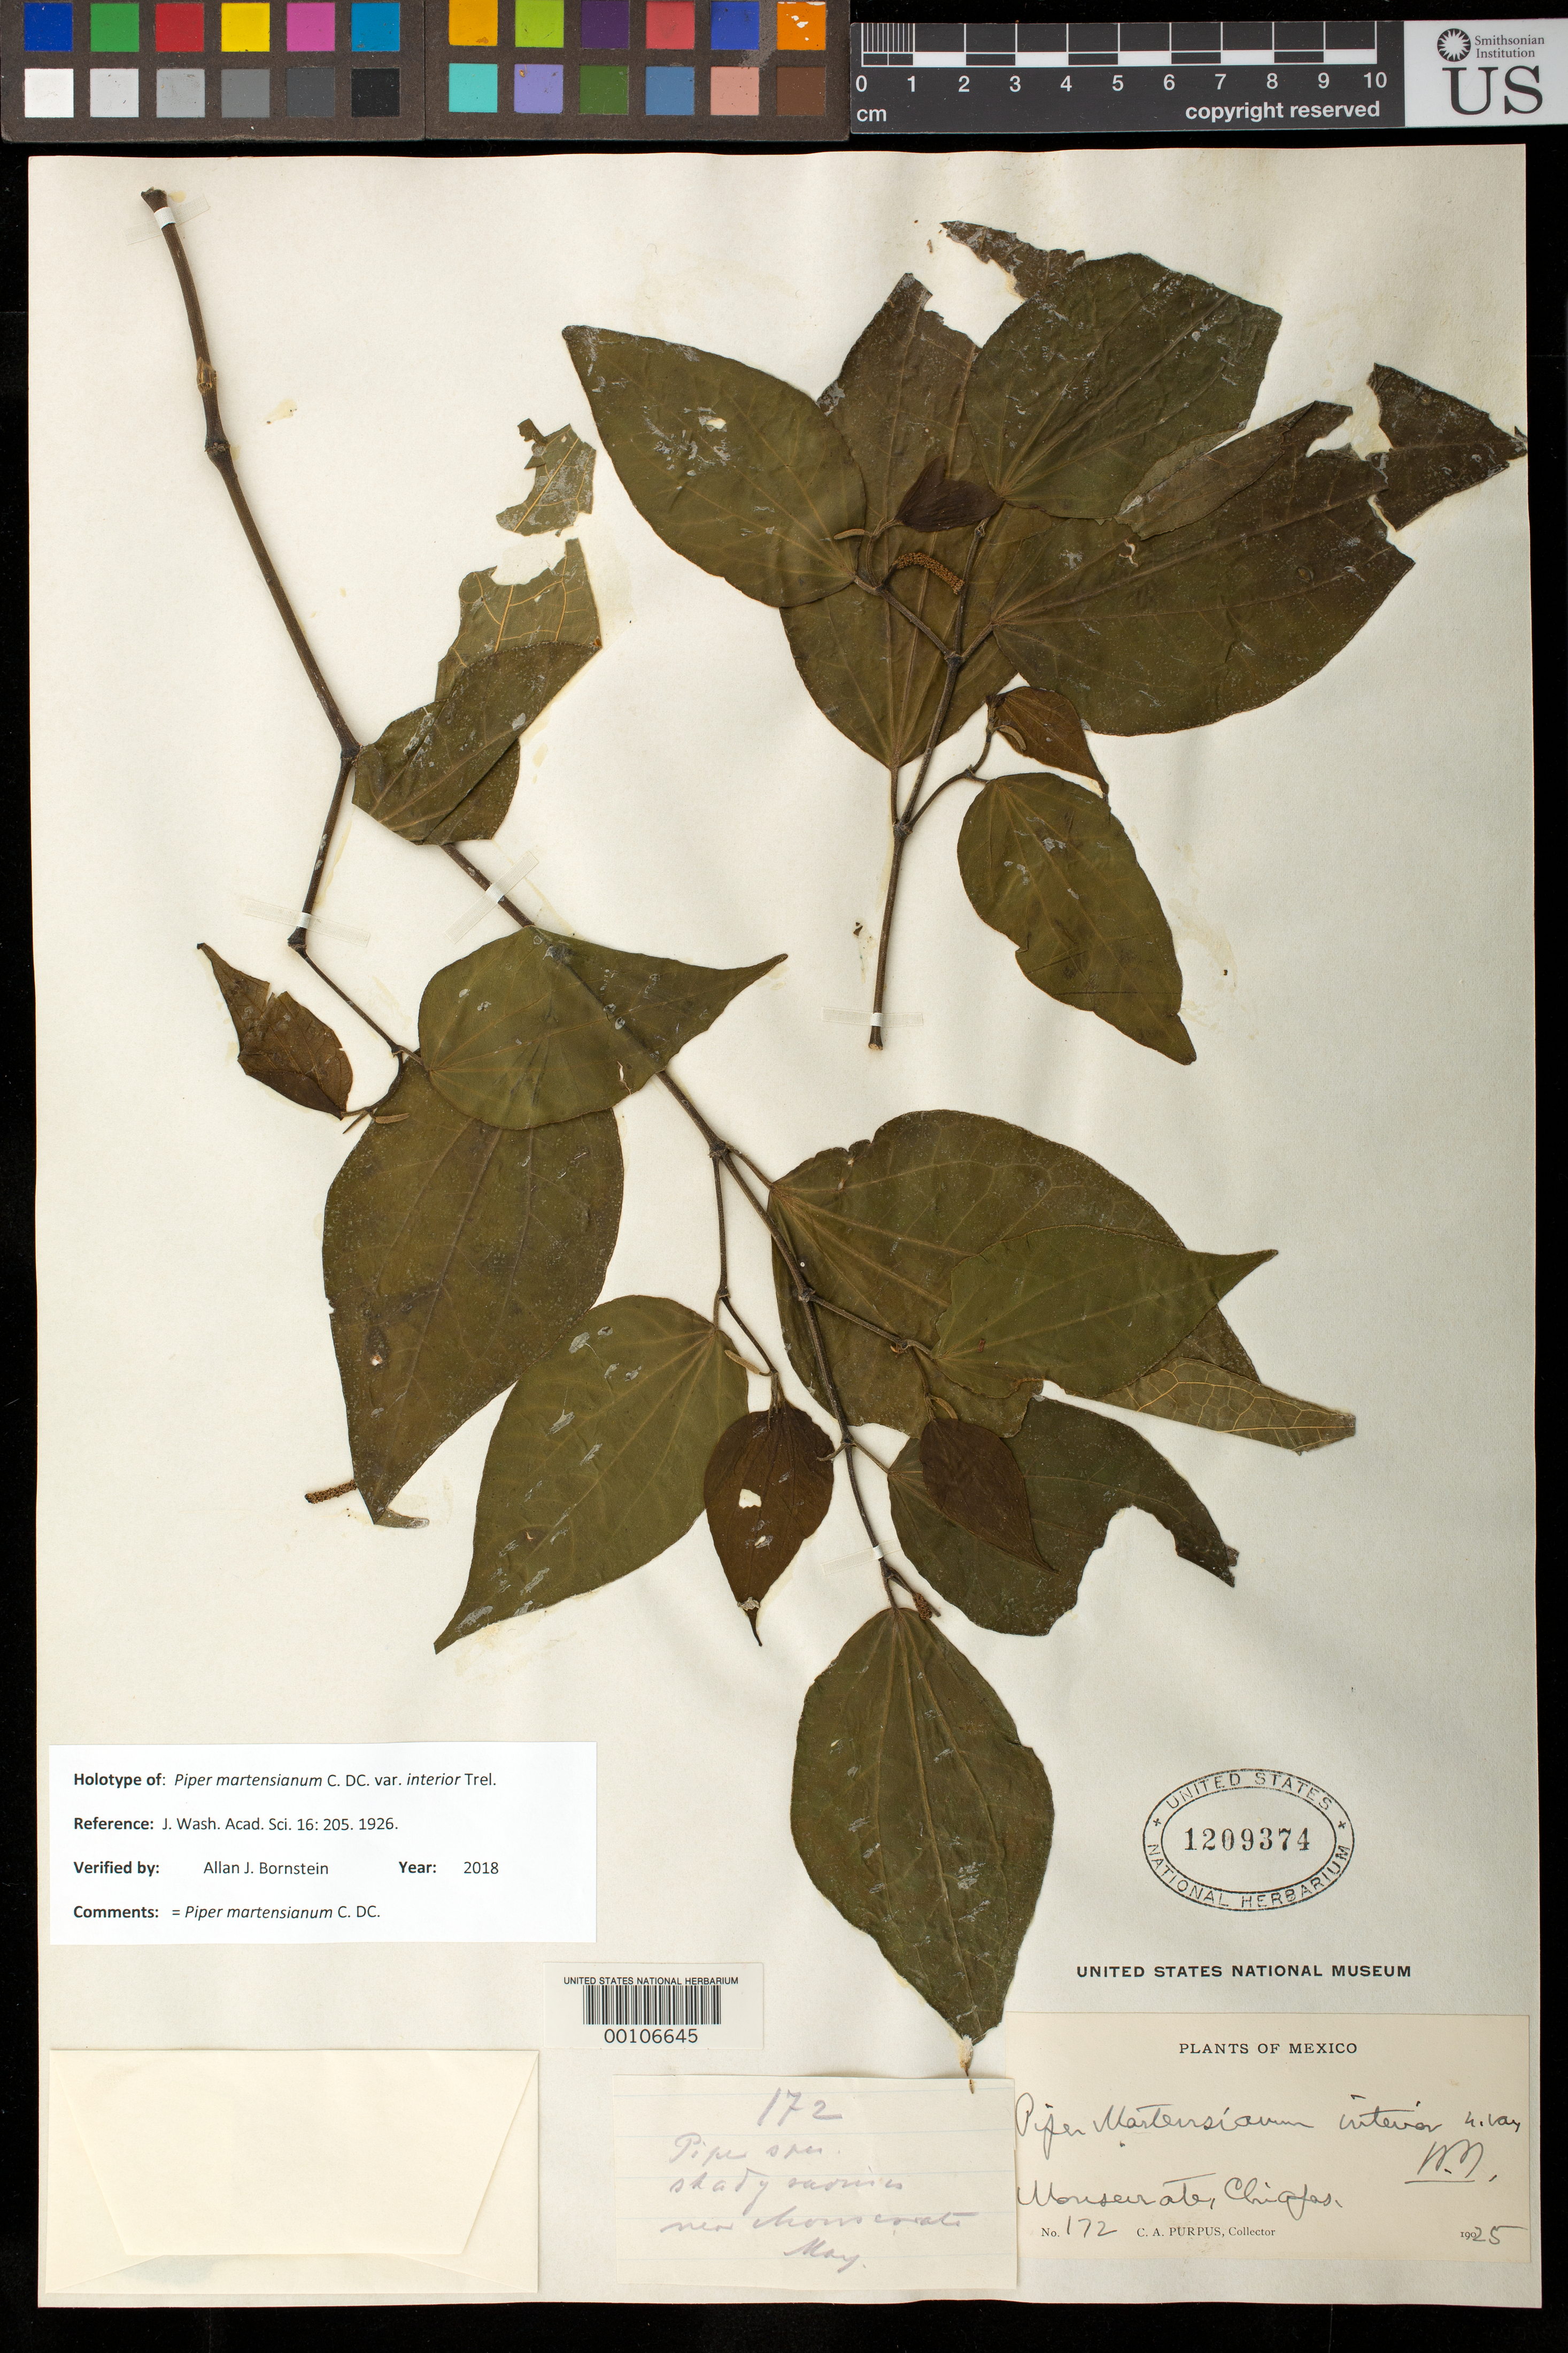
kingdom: Plantae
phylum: Tracheophyta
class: Magnoliopsida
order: Piperales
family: Piperaceae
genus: Piper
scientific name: Piper martensianum var. interior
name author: Trel.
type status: Holotype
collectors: C. A. Purpus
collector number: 172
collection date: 1925-05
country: Mexico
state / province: Chiapas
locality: Monserrate [southern Sierra Madre]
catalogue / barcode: US 1290374